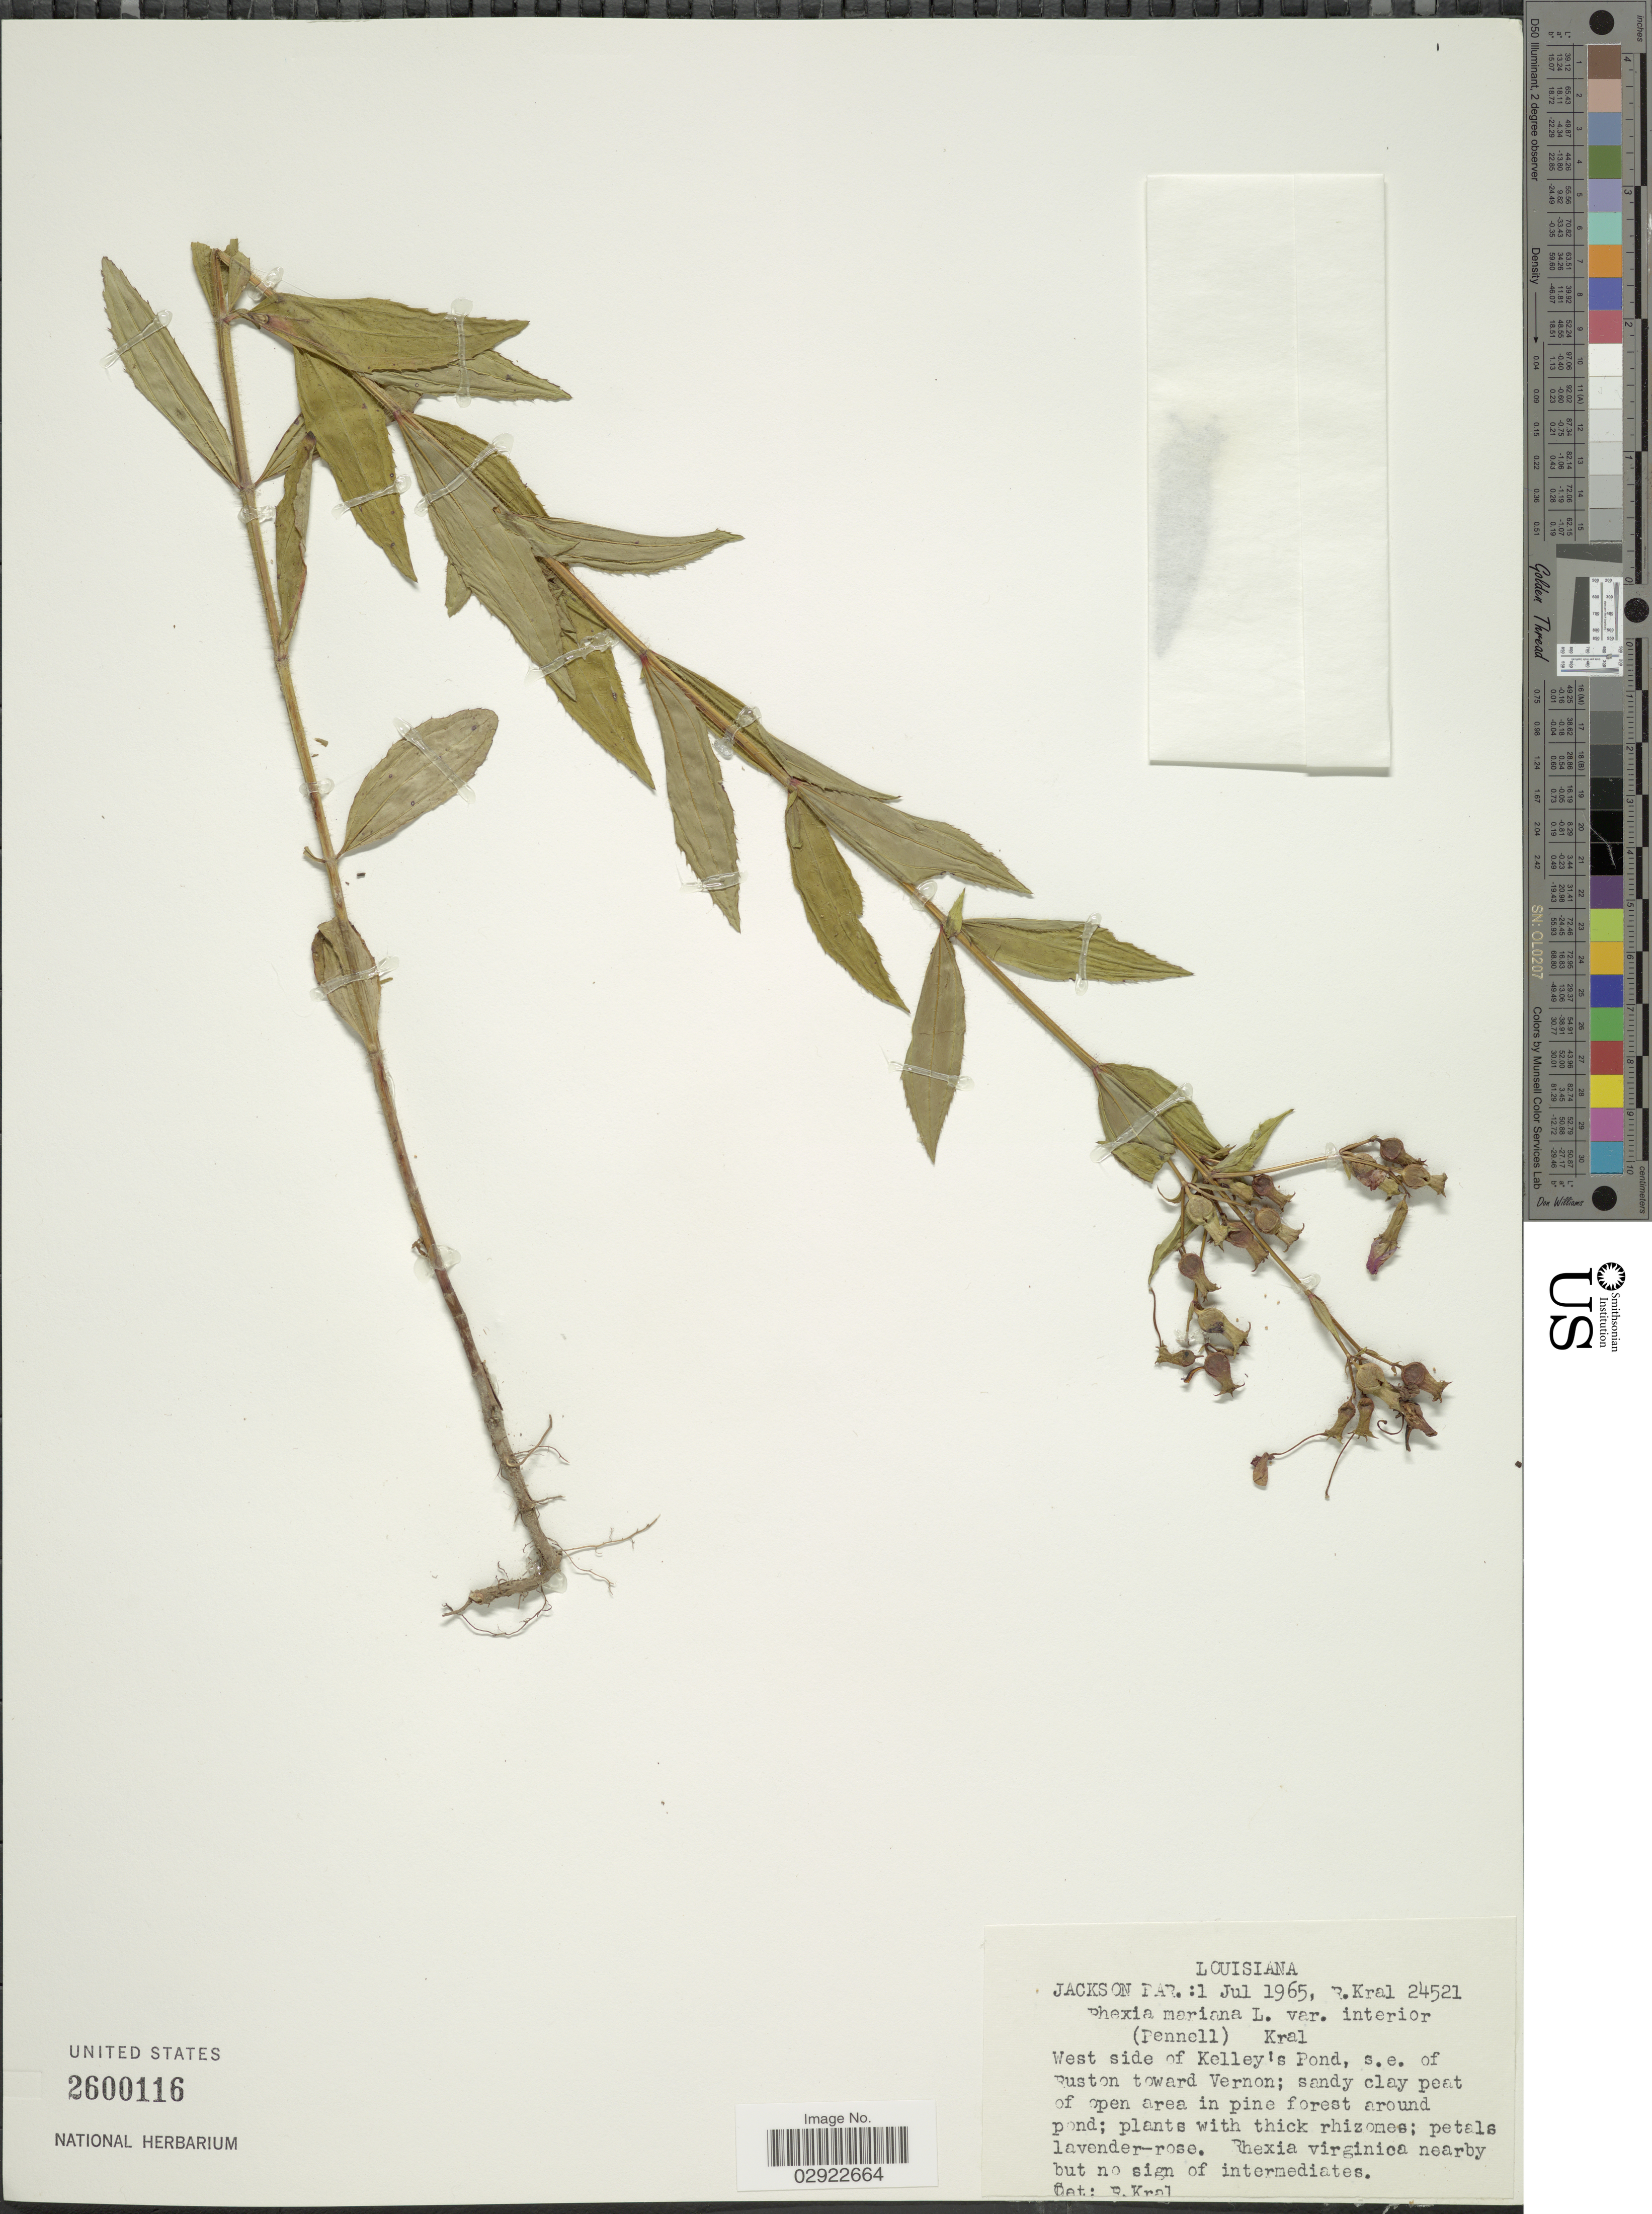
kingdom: Plantae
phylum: Tracheophyta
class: Magnoliopsida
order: Myrtales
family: Melastomataceae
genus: Rhexia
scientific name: Rhexia interior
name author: Pennell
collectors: R. Kral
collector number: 24521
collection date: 1965-07-01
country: United States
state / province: Louisiana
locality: Jackson Par. West side of Kelley's Pond, s.e. of Ruston toward Vernon.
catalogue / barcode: US 2600116